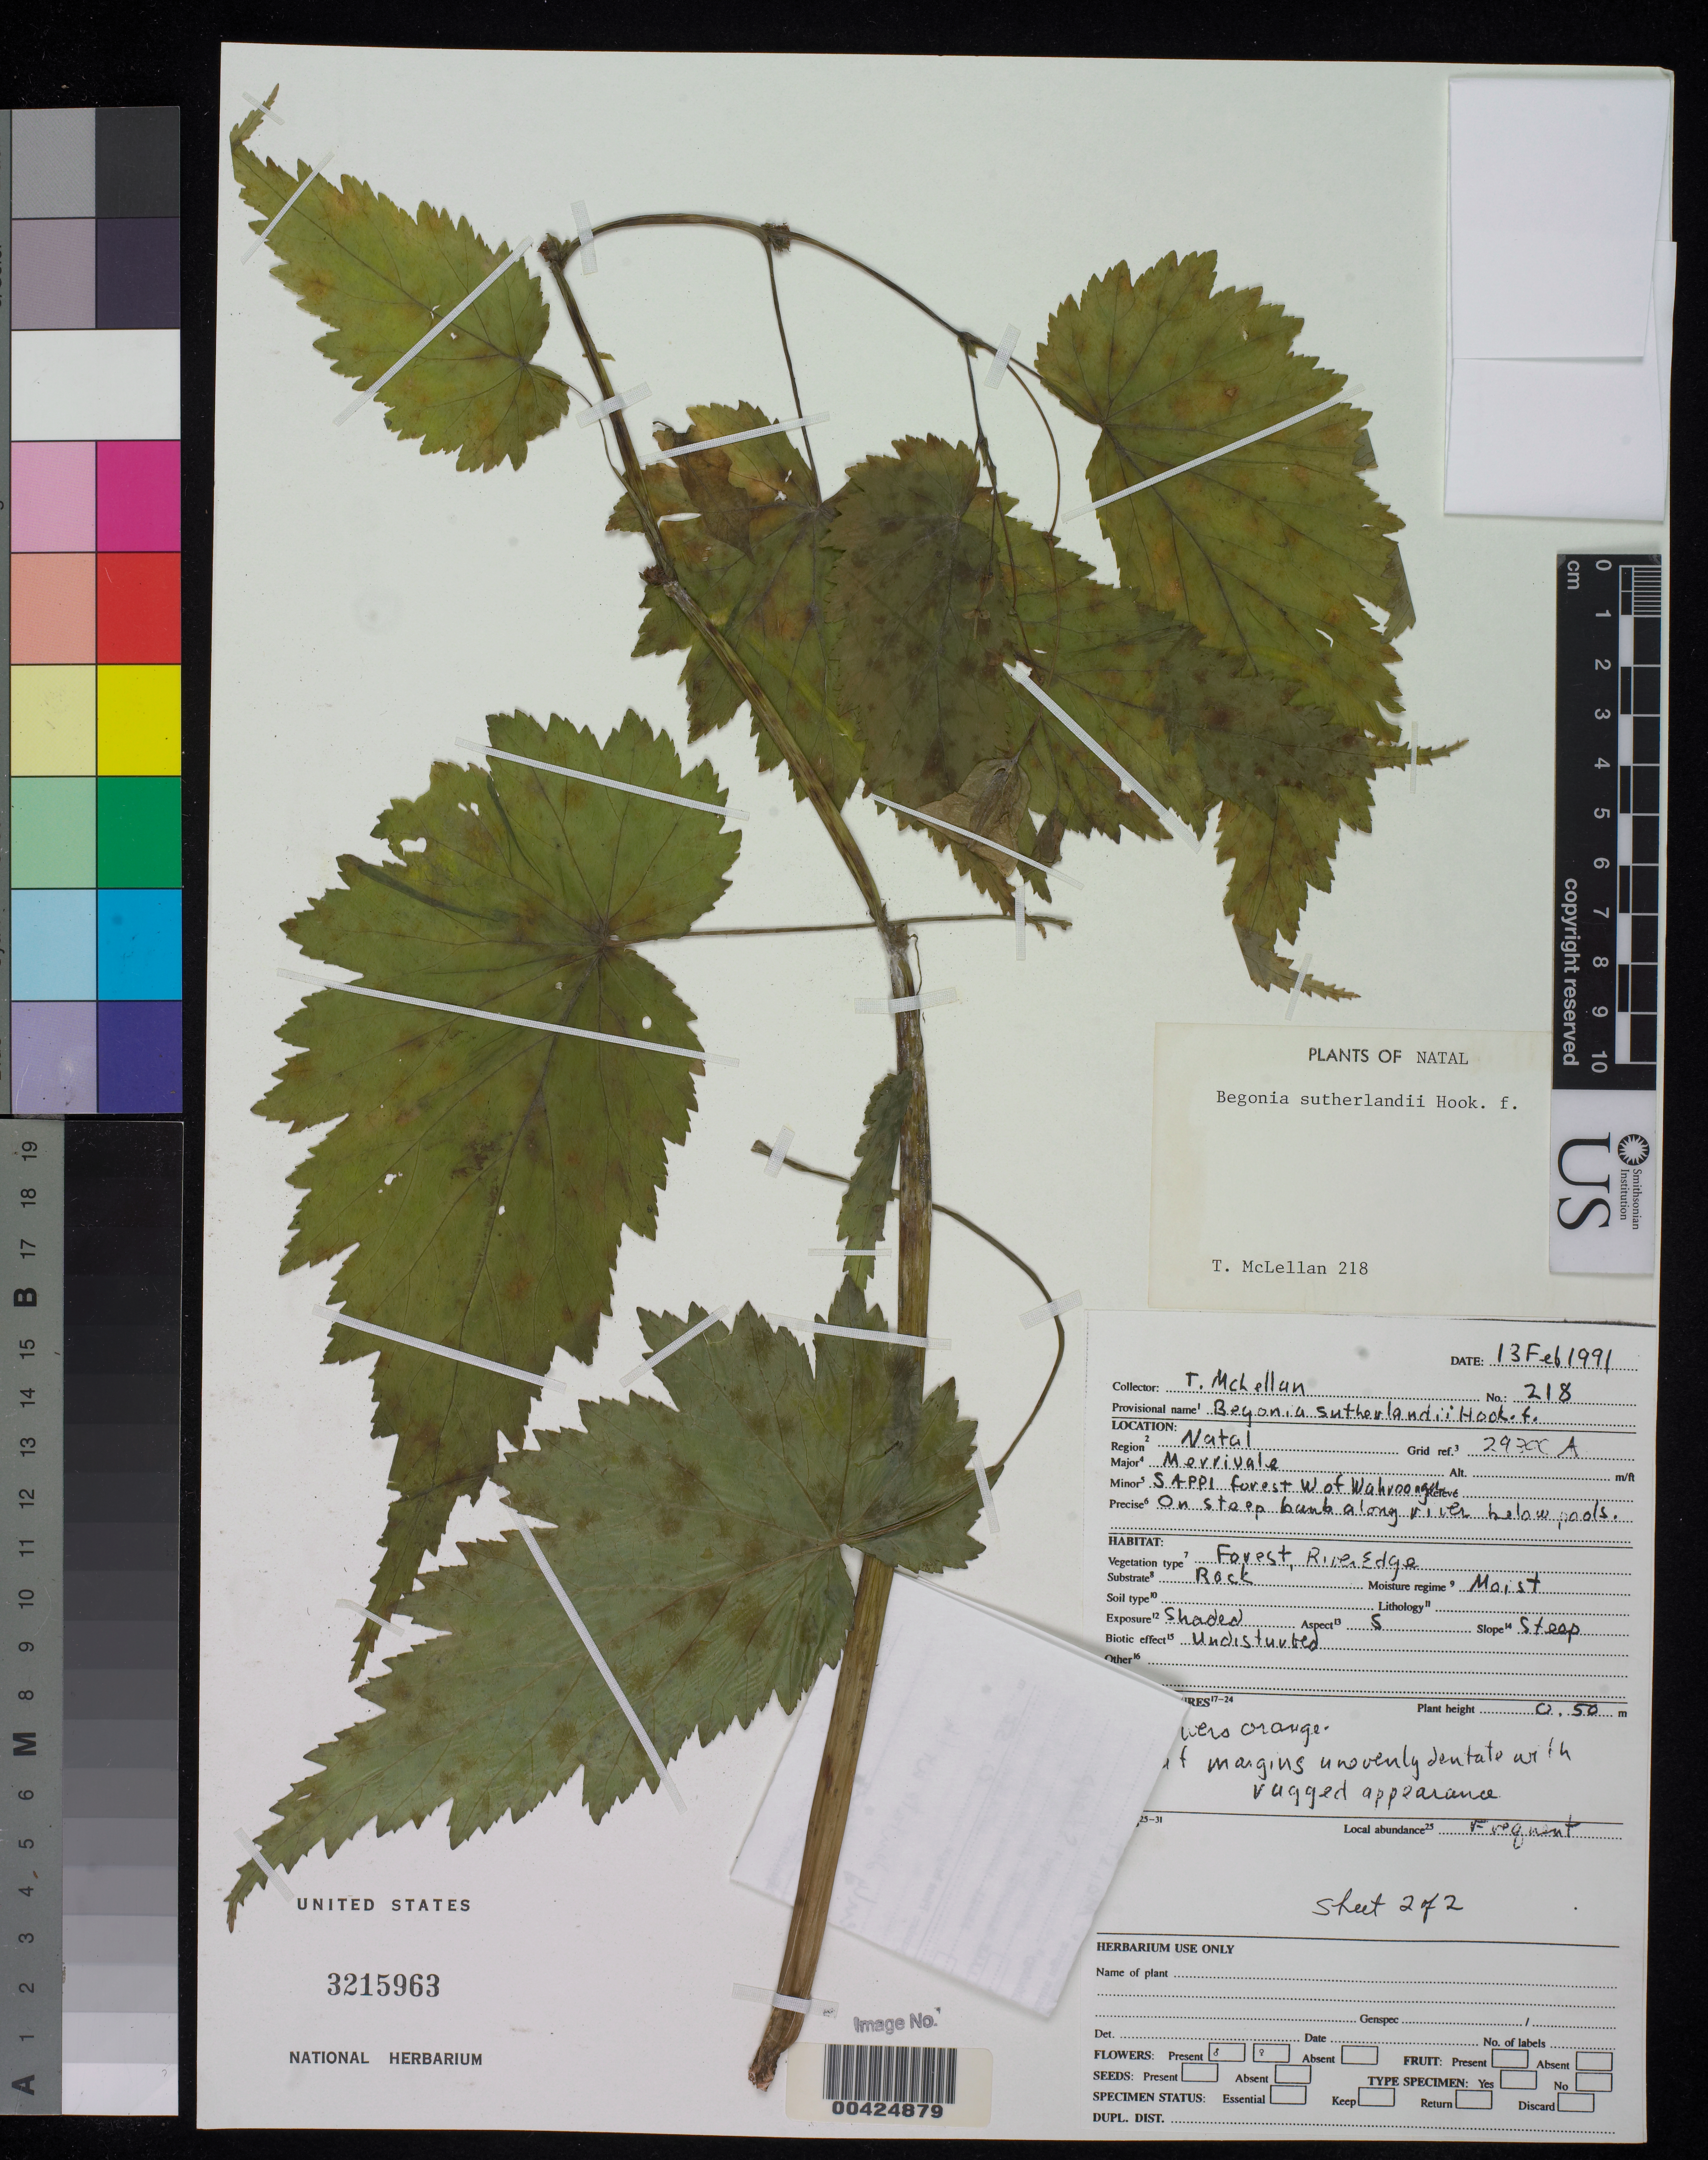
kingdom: Plantae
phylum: Tracheophyta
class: Magnoliopsida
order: Cucurbitales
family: Begoniaceae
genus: Begonia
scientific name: Begonia sutherlandii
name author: Hook. f.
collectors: T. McLellan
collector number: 218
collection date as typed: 13 Feb 1991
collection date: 1991-02-13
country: South Africa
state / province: KwaZulu-Natal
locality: Merrivale, Sappi Forest, W of Wahroongee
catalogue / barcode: US 3215963